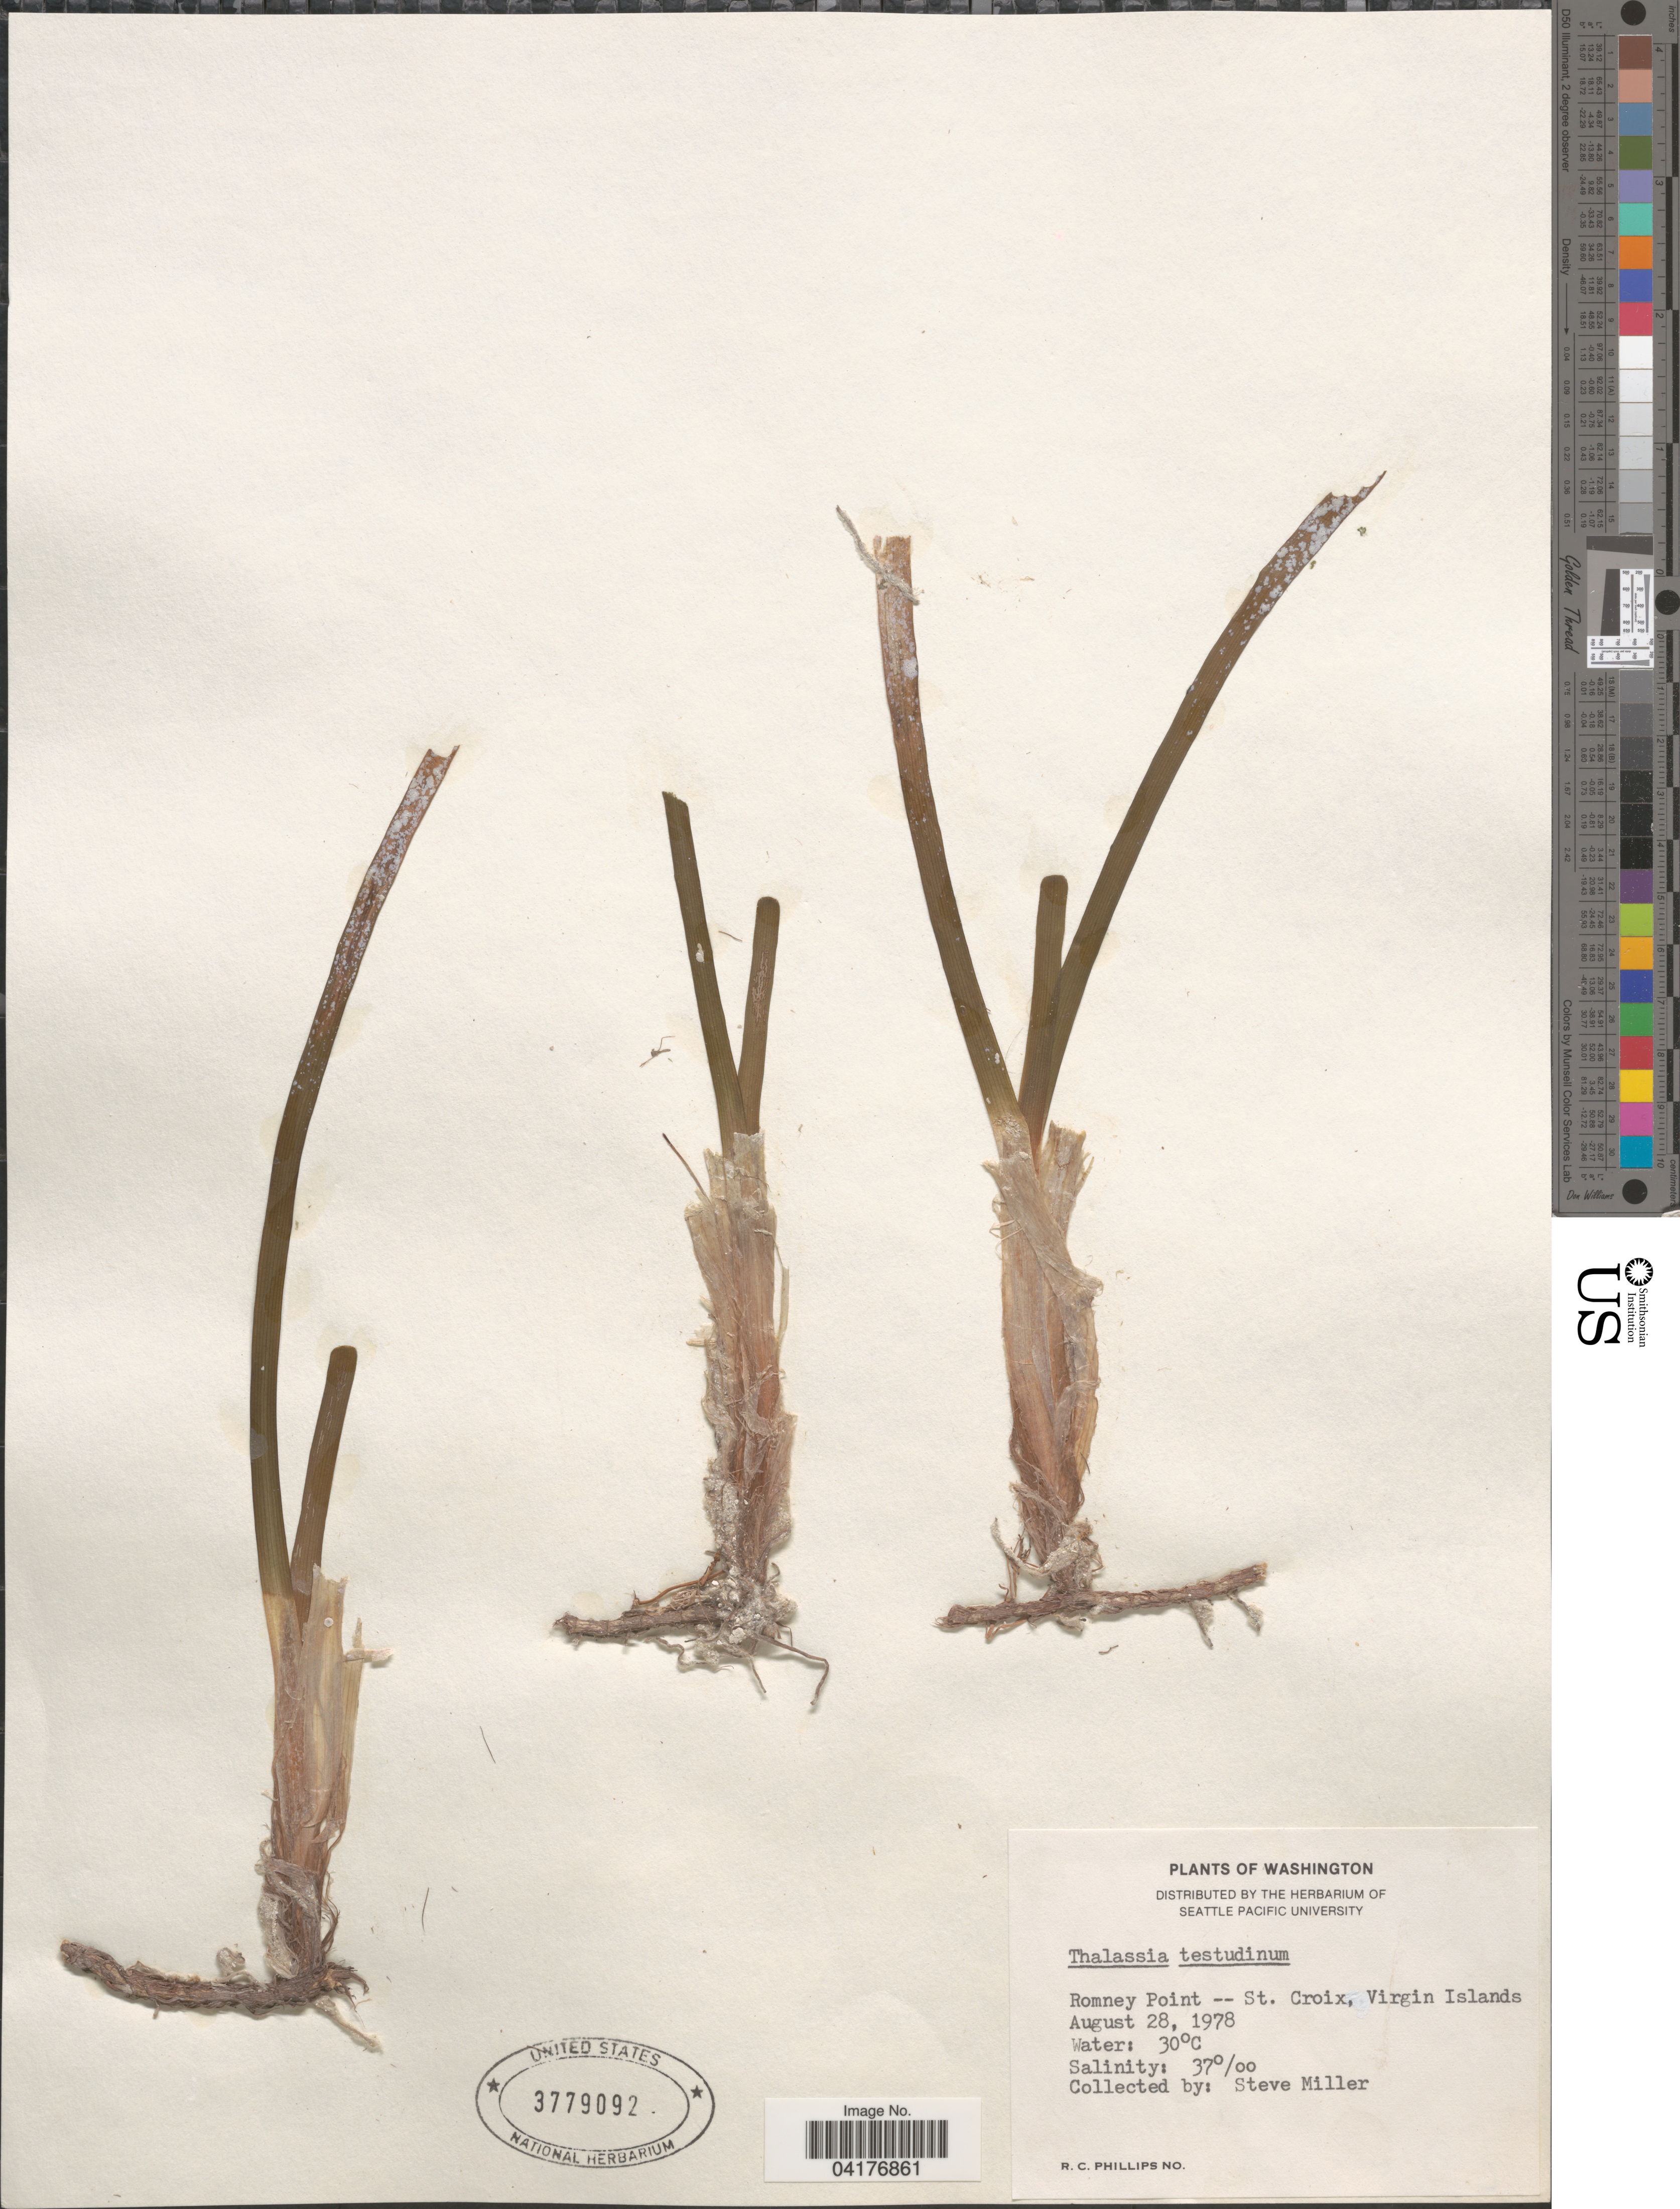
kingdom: Plantae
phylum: Tracheophyta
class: Liliopsida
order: Alismatales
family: Hydrocharitaceae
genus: Thalassia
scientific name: Thalassia testudinum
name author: Banks & Sol. ex K.D. Koenig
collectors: S. Miller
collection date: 1978-08-28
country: U.S. Virgin Islands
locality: Romney Point -- St. Croix, Virgin Islands.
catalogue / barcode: US 3779092